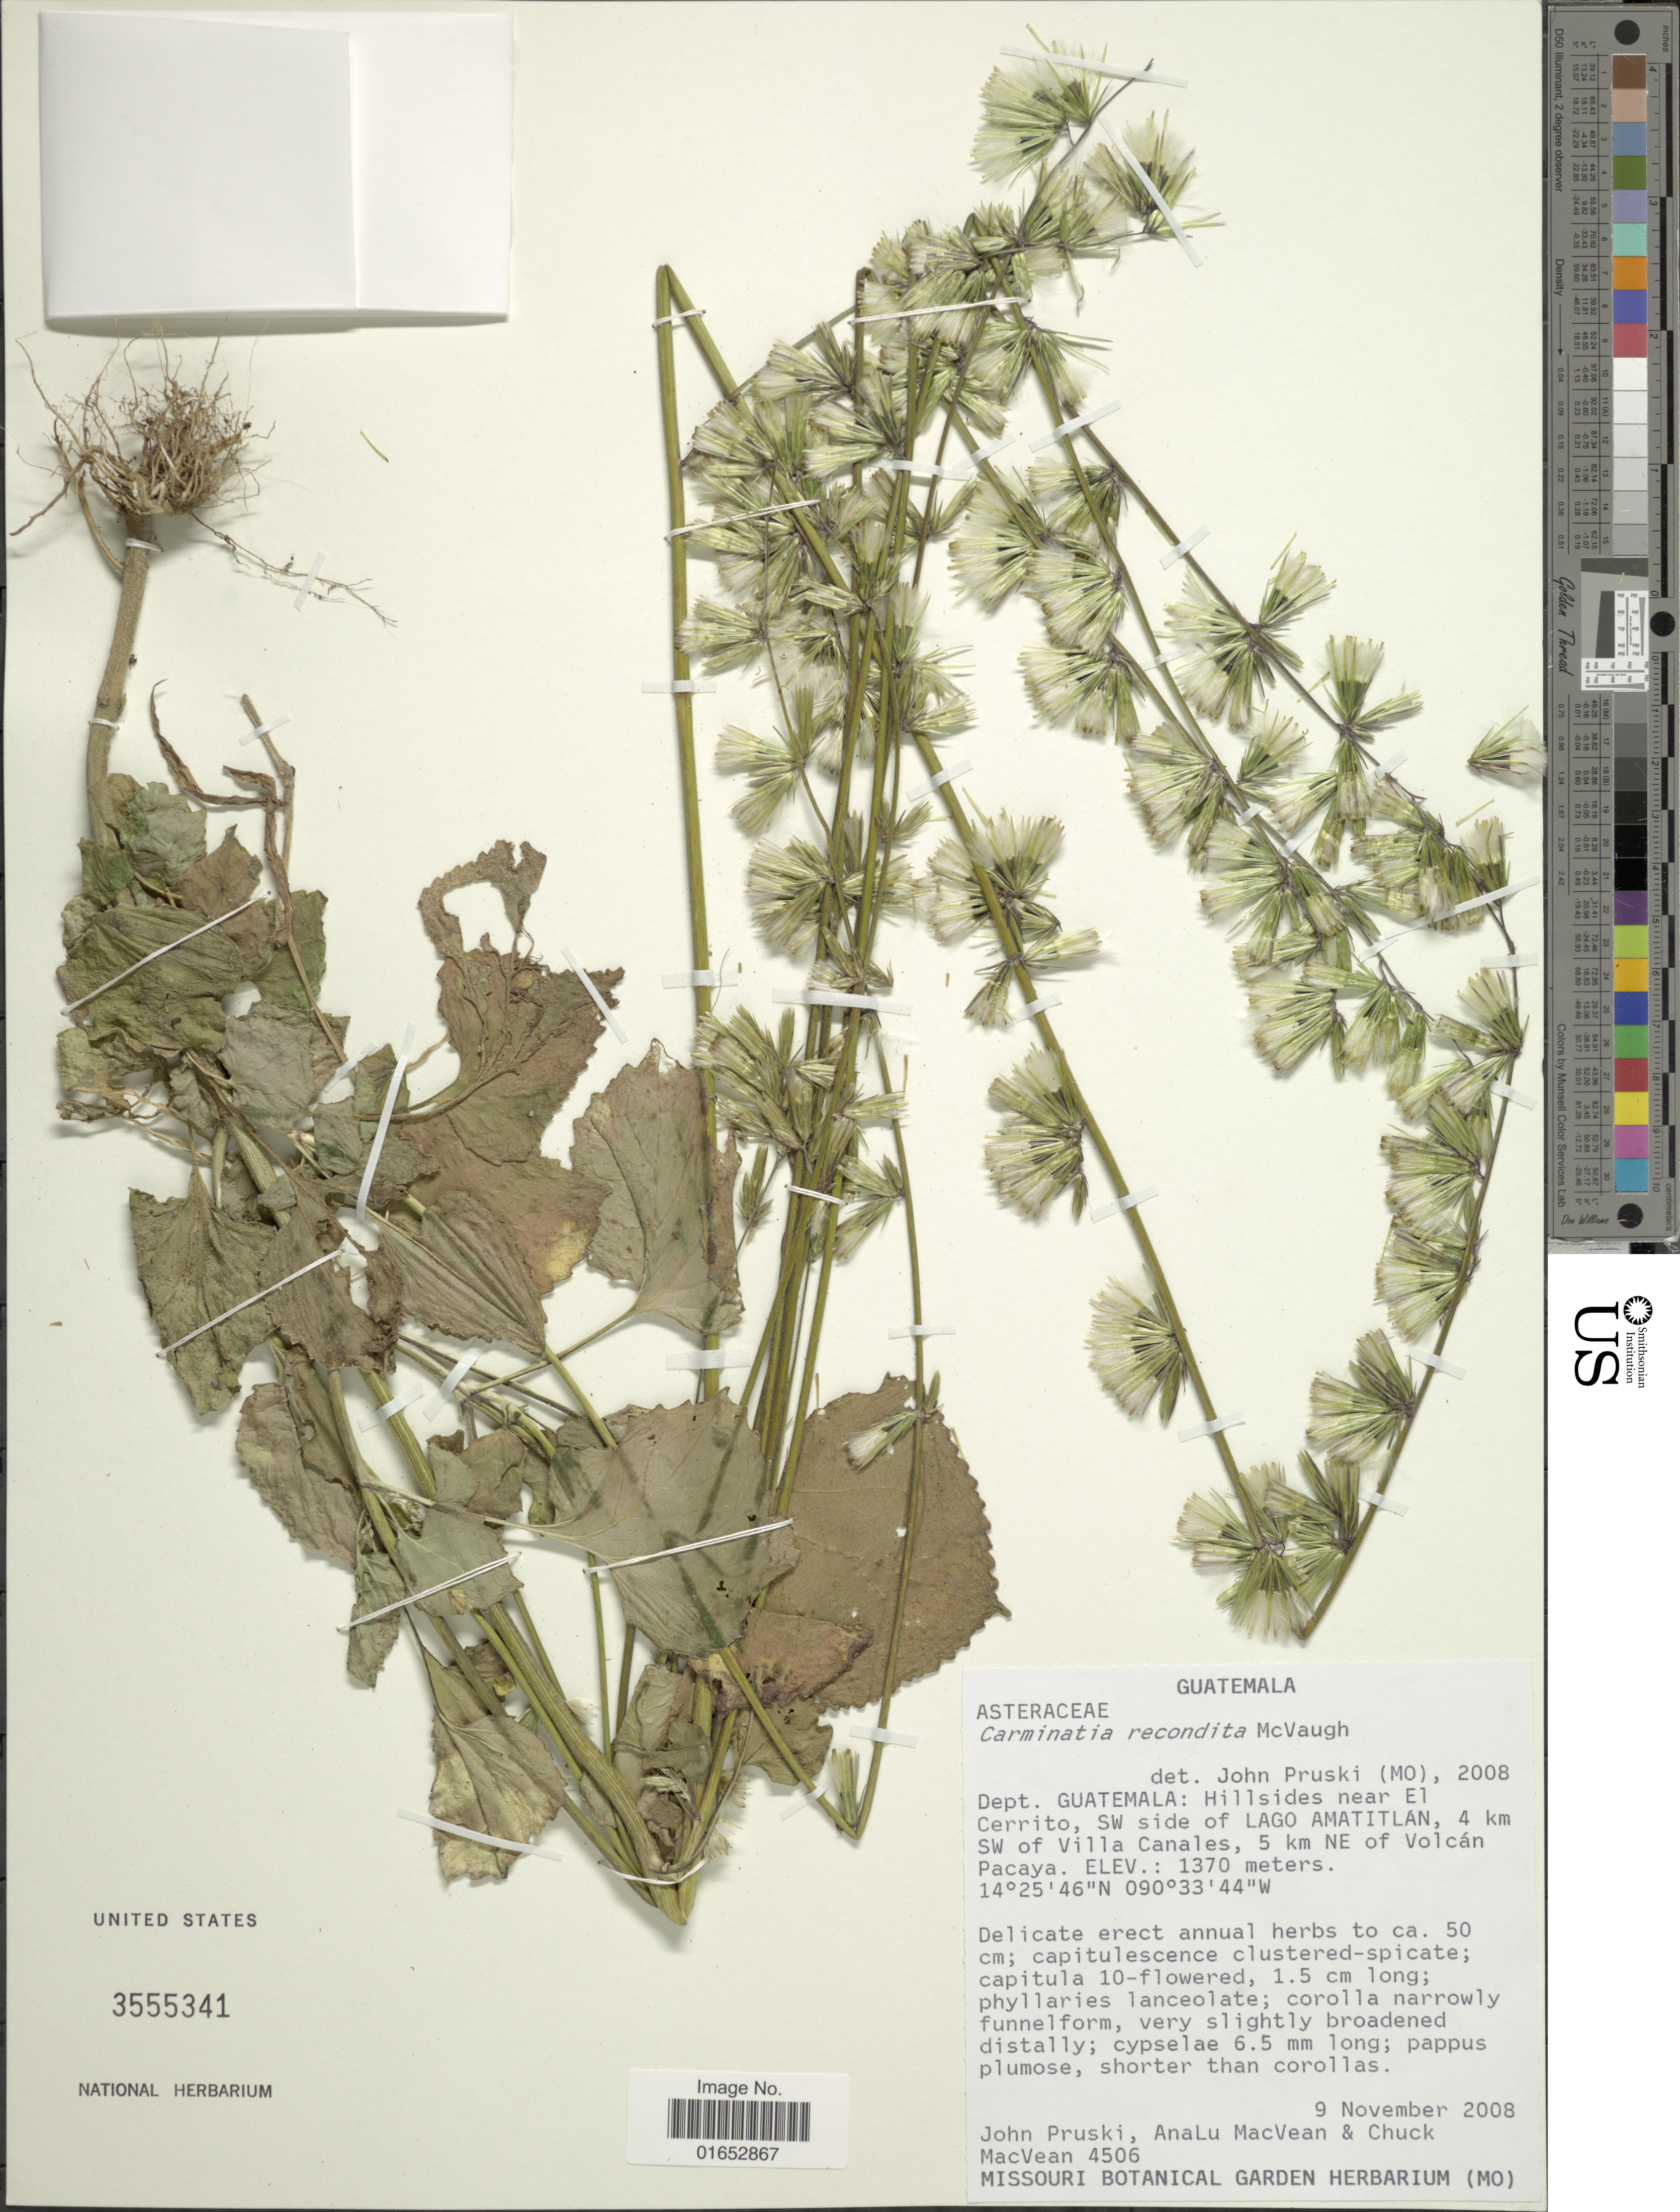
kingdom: Plantae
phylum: Tracheophyta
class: Magnoliopsida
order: Asterales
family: Asteraceae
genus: Carminatia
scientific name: Carminatia recondita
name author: McVaugh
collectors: J. F. Pruski, A. MacVean & C. MacVean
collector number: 4506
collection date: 2008-11-09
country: Guatemala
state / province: Guatemala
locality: Hillsides near El Cerrito, SW side of Lago Amatitlan, 4 km SW of Villa Canales, 5 km Ne of Volcán Pacaya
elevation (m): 1370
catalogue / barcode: US 3555341